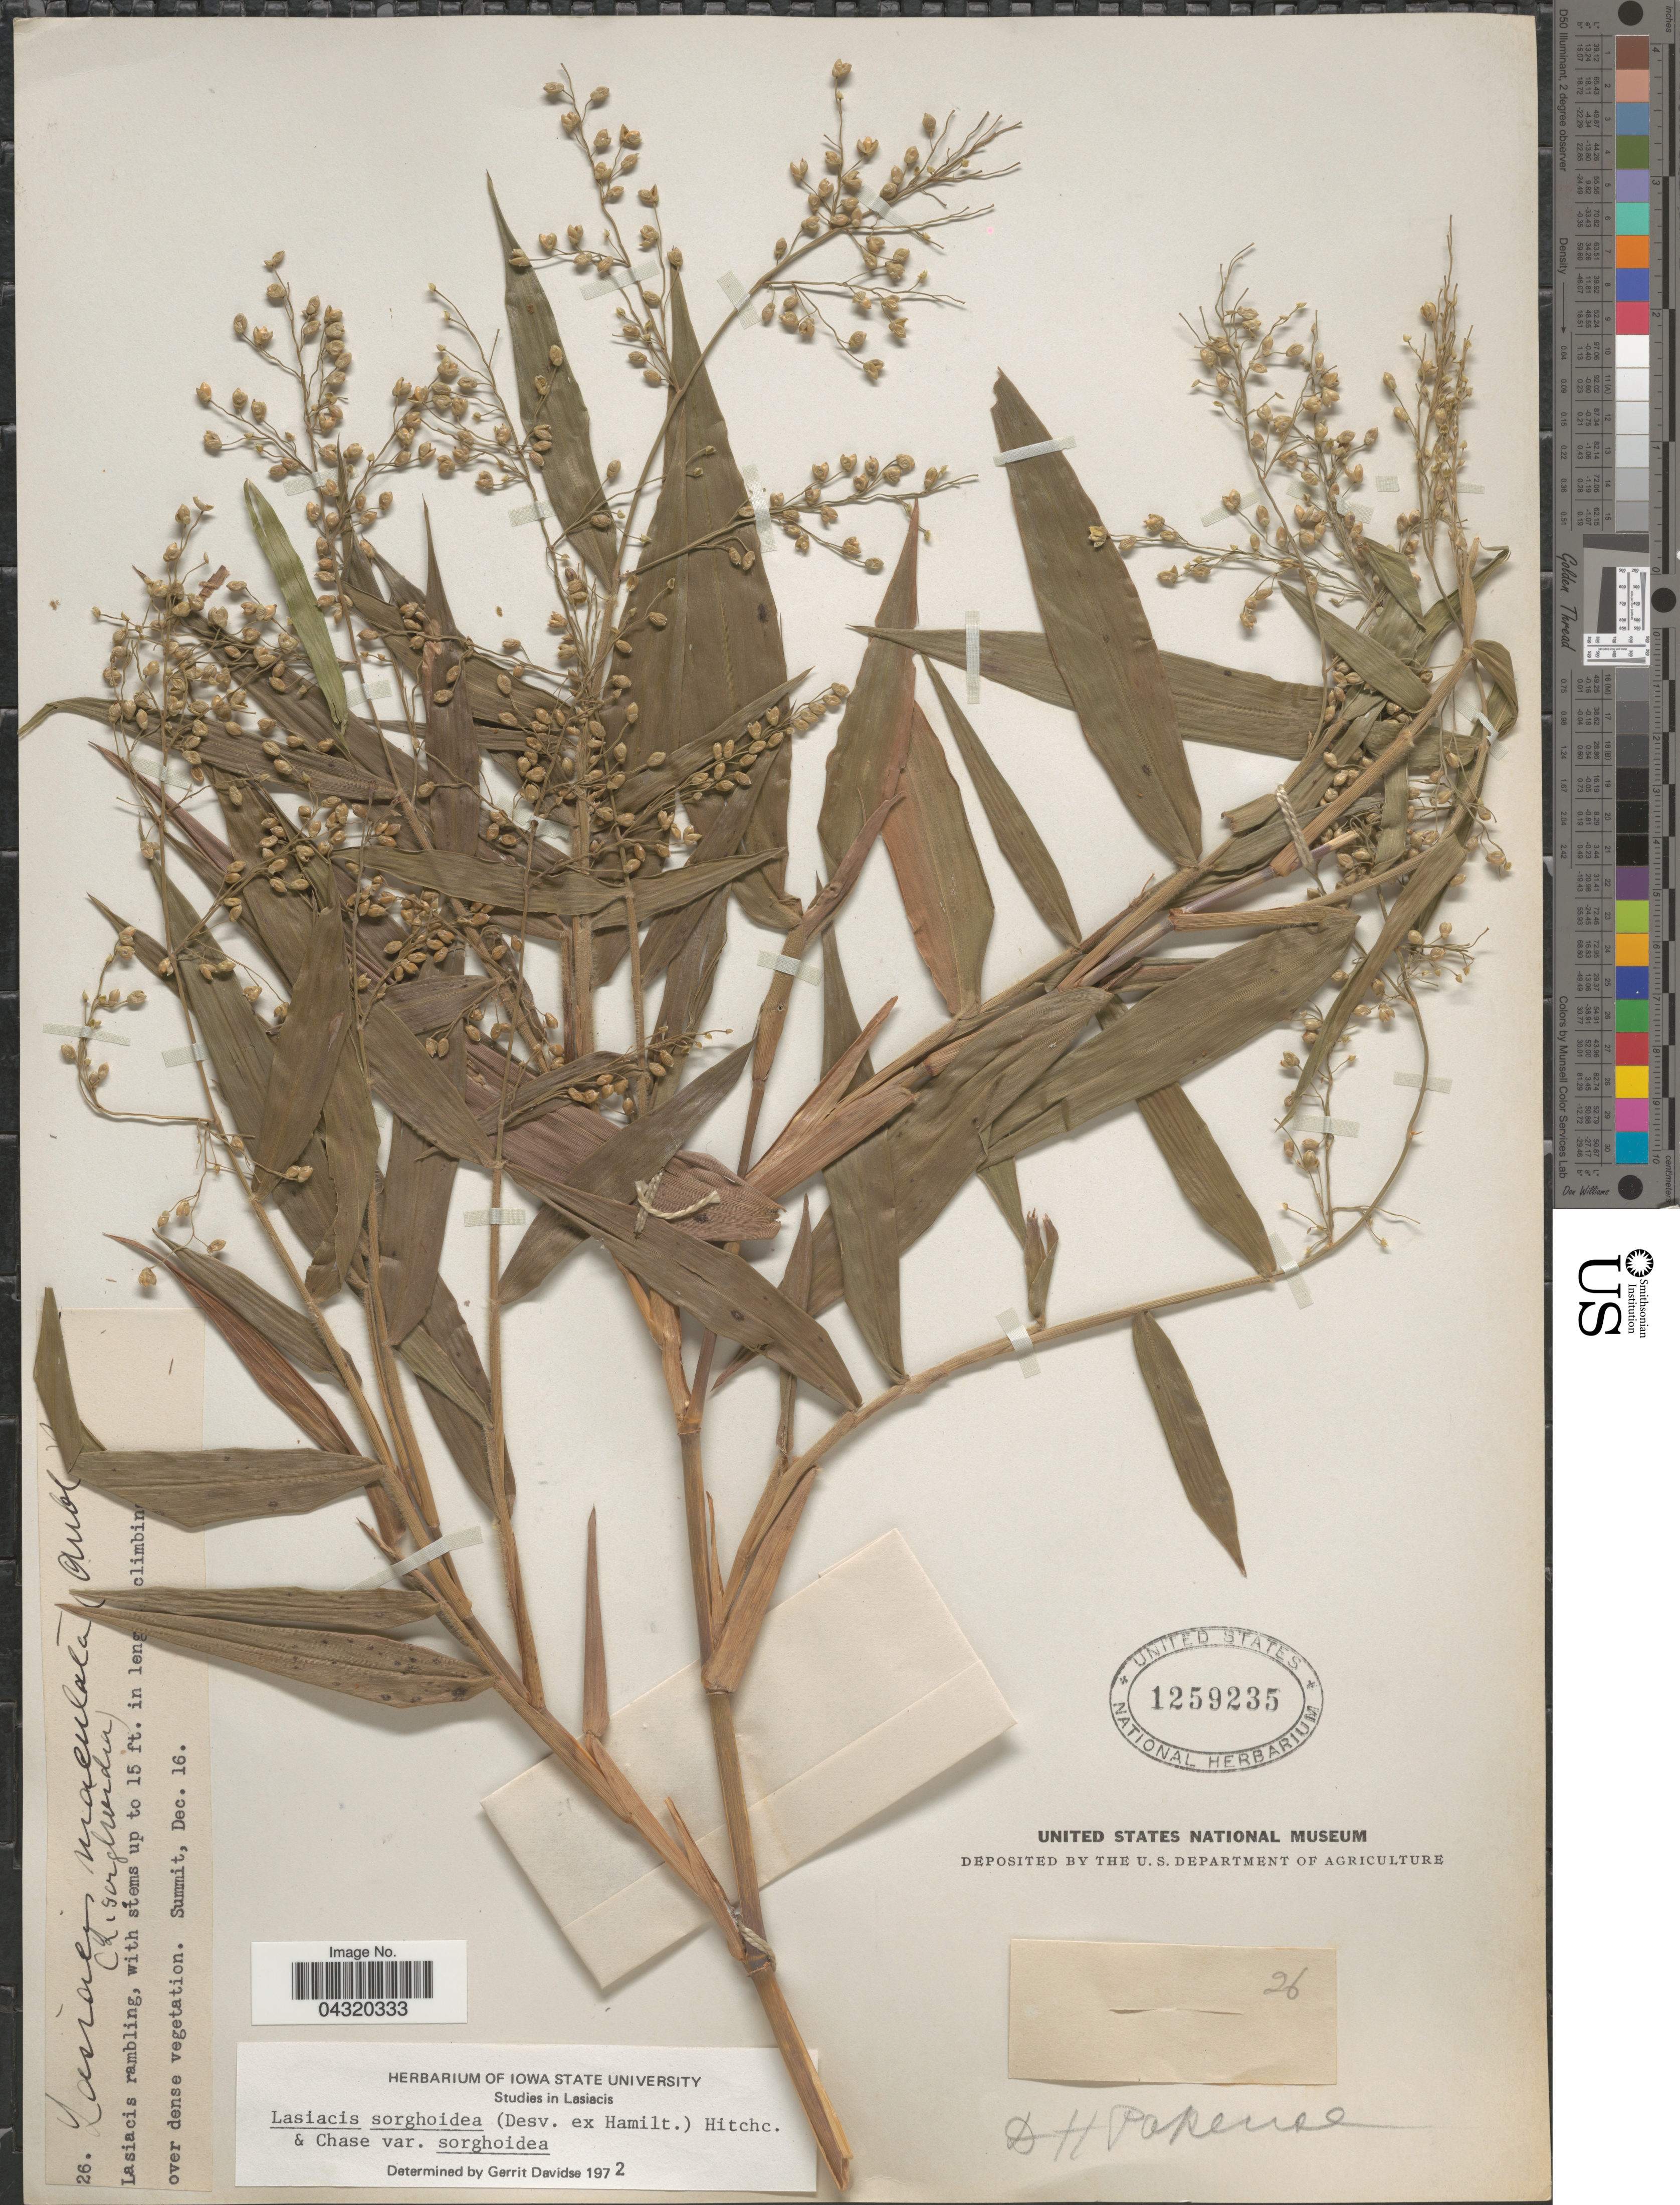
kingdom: Plantae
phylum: Tracheophyta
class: Liliopsida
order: Poales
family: Poaceae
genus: Lasiacis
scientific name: Lasiacis sorghoidea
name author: (Desv. ex Ham.) Hitchc. & Chase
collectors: D. Parense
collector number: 26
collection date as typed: Transcribed d/m/y: /12/16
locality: Summit.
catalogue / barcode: US 1259235